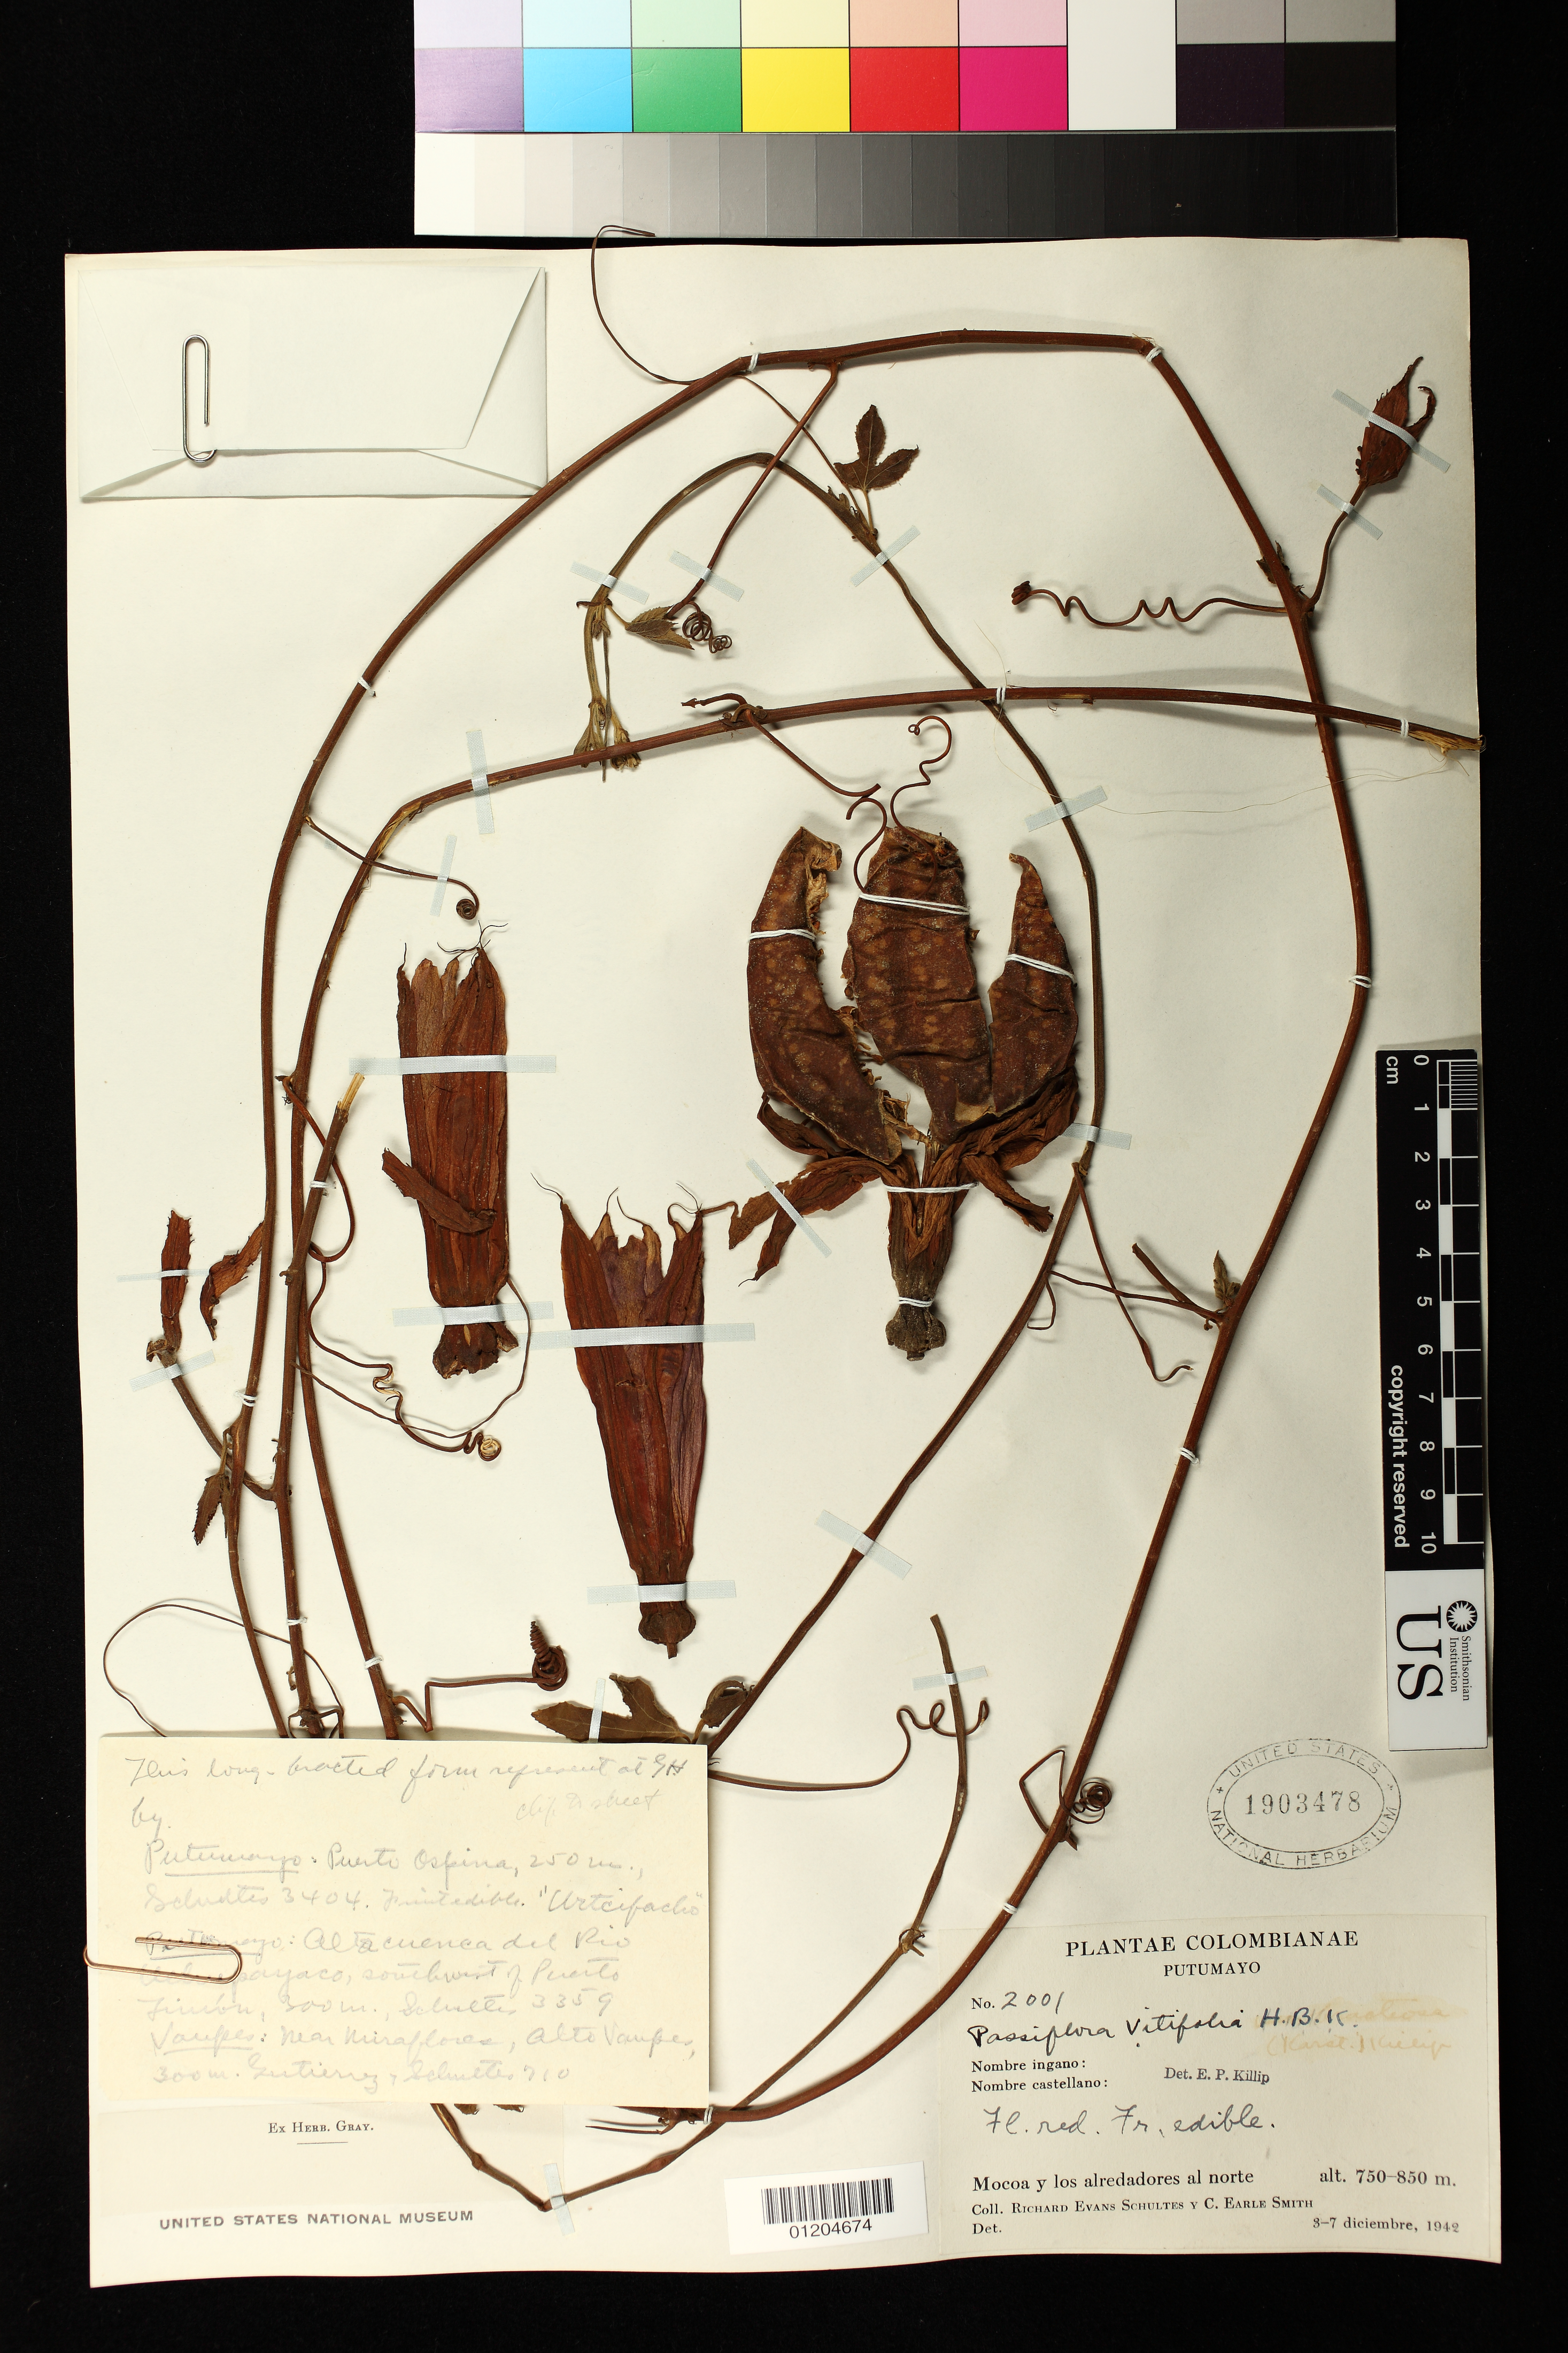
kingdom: Plantae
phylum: Tracheophyta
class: Magnoliopsida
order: Malpighiales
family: Passifloraceae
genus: Passiflora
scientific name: Passiflora vitifolia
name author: Kunth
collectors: R. E. Schultes & C. E. Smith Jr.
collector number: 2001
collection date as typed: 3-7 Dec 1942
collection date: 1942-12-03/1942-12-07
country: Colombia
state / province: Putumayo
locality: Mocoa y los alredadores al norte.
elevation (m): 750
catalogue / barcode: US 1903478